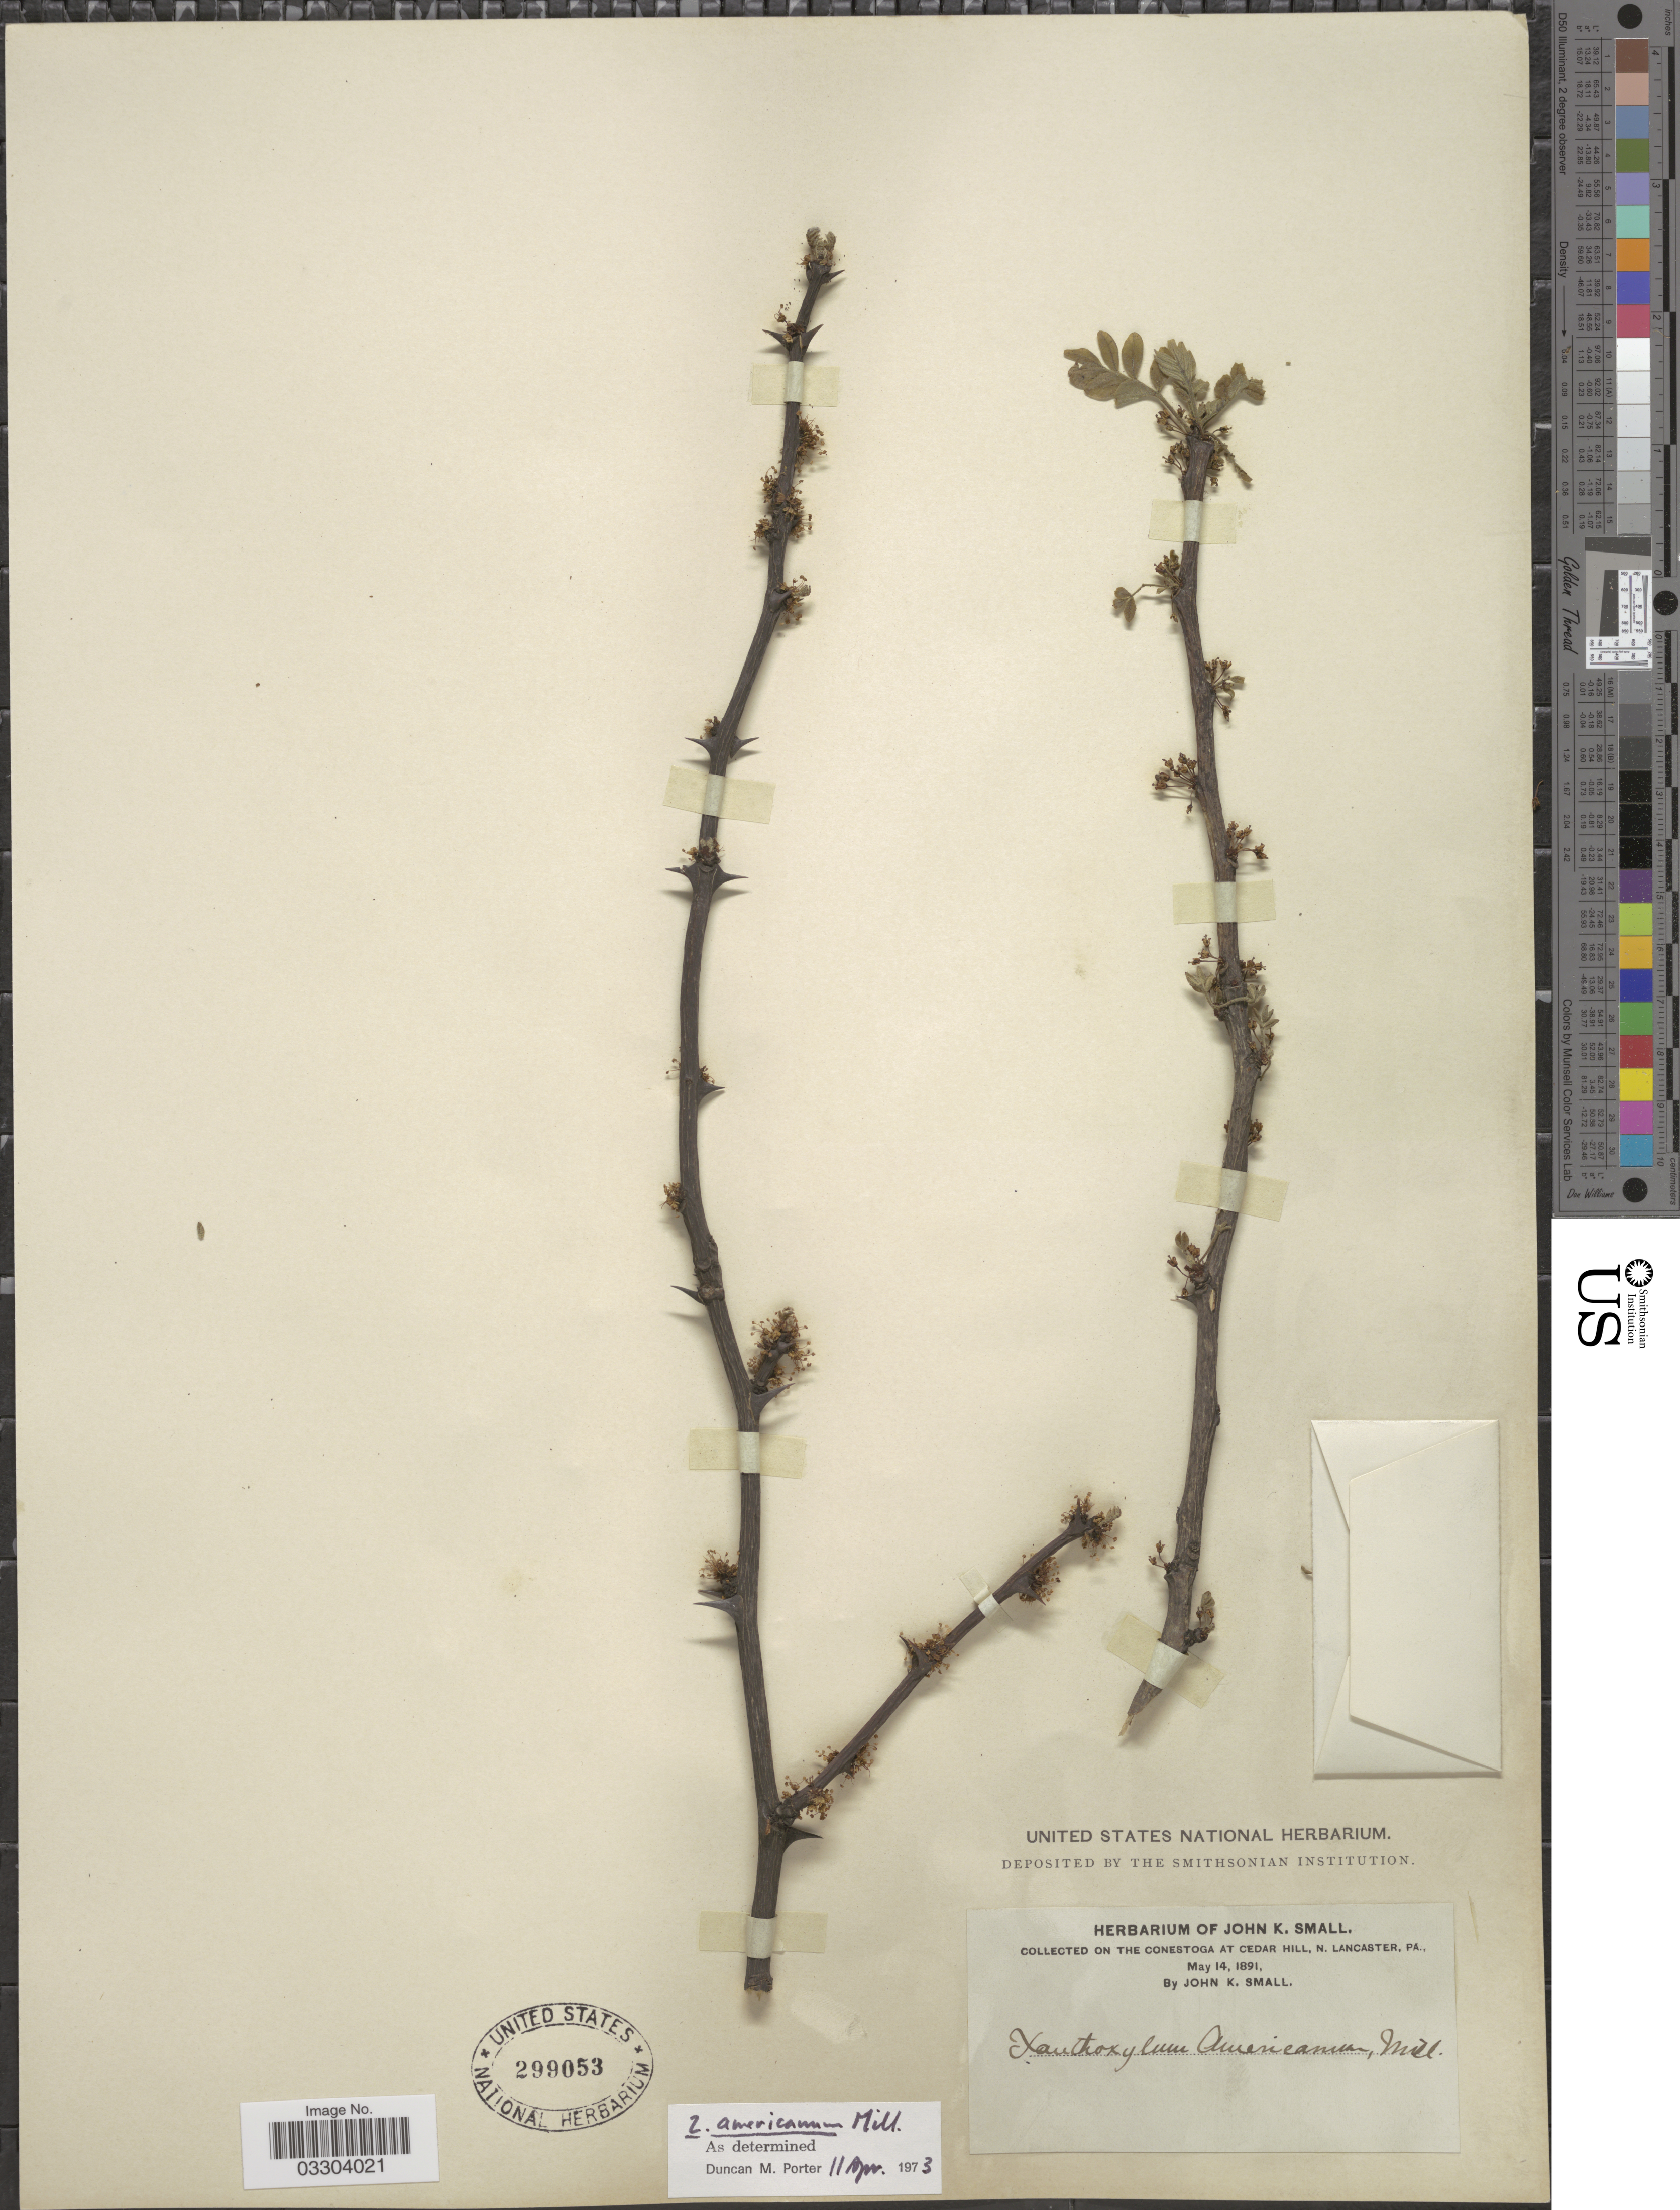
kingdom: Plantae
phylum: Tracheophyta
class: Magnoliopsida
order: Sapindales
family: Rutaceae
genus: Zanthoxylum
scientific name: Zanthoxylum americanum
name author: Mill.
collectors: J. K. Small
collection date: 1891-05-14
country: United States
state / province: Pennsylvania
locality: On the Conestoga at Cedar Hill, N. Lancaster.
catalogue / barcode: US 299053